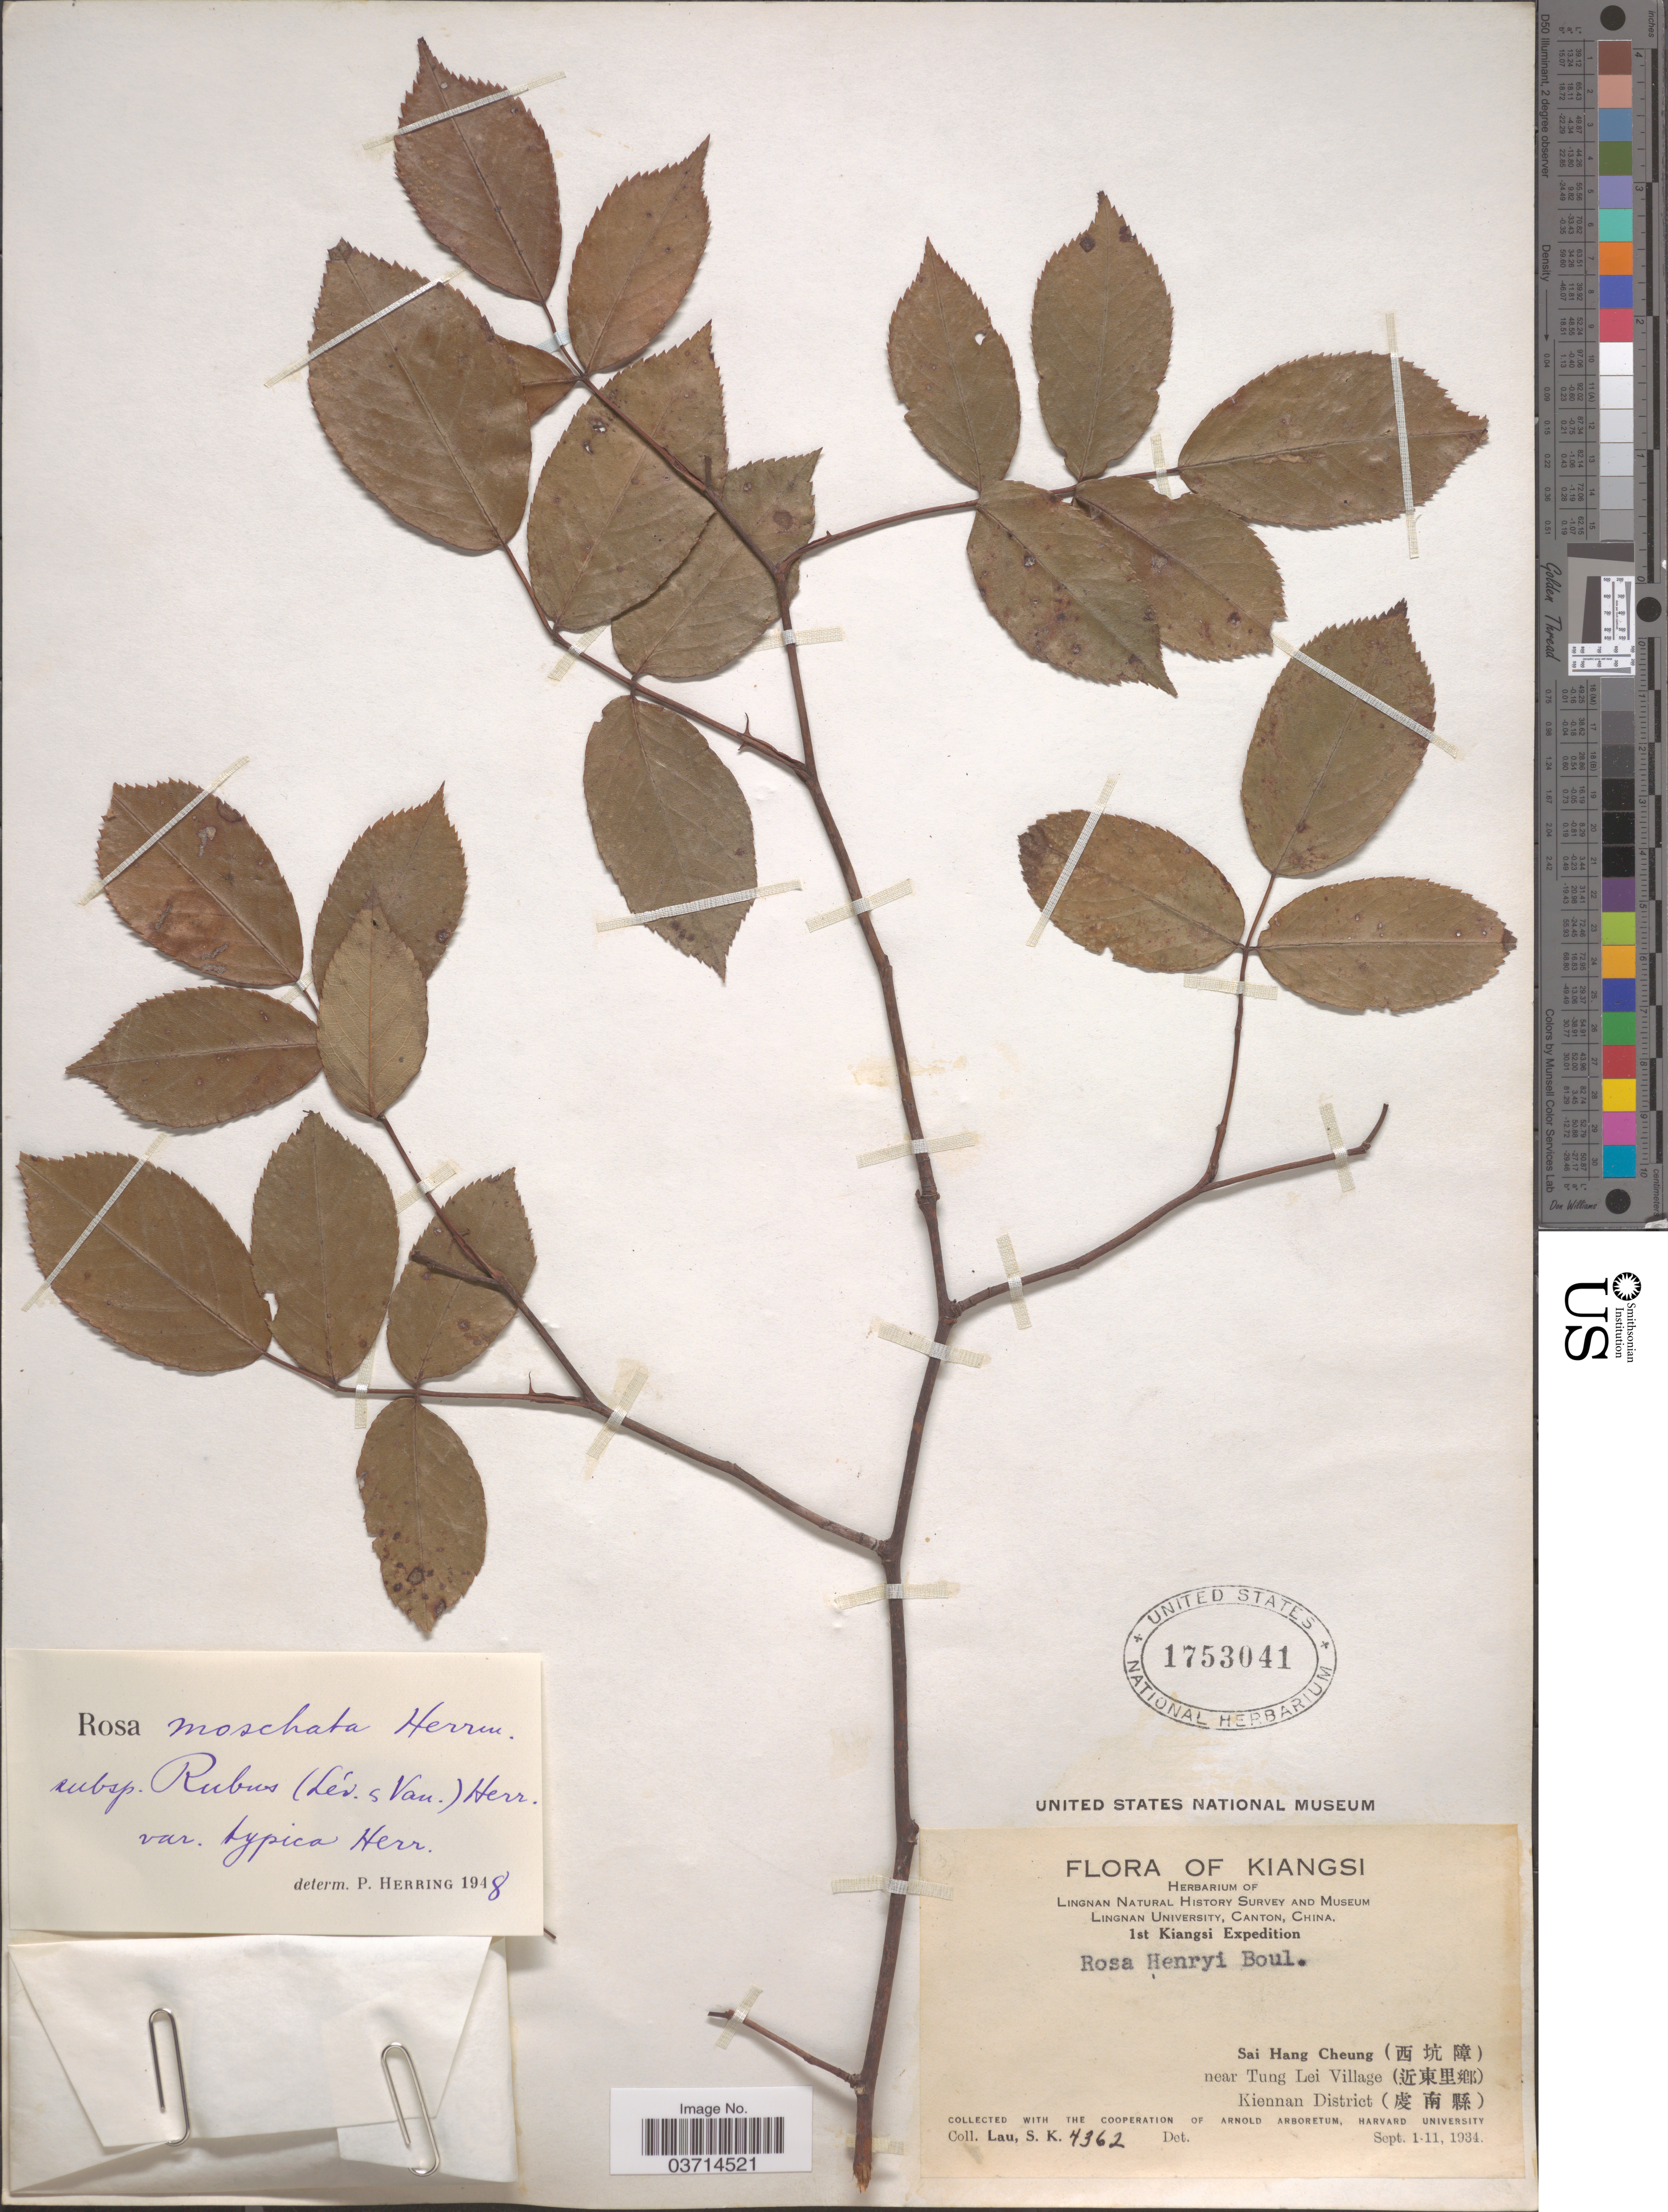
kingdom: Plantae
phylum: Tracheophyta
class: Magnoliopsida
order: Rosales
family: Rosaceae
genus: Rosa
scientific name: Rosa rubus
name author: H. Lév. & Vaniot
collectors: S. K. Lau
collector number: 4362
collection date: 1934-09-01/1934-09-11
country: China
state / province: Jiangxi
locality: Kiangsi. Sai Hang Cheung (X) near Tung Lei Village (X) Kiennan District (X).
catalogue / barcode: US 1753041